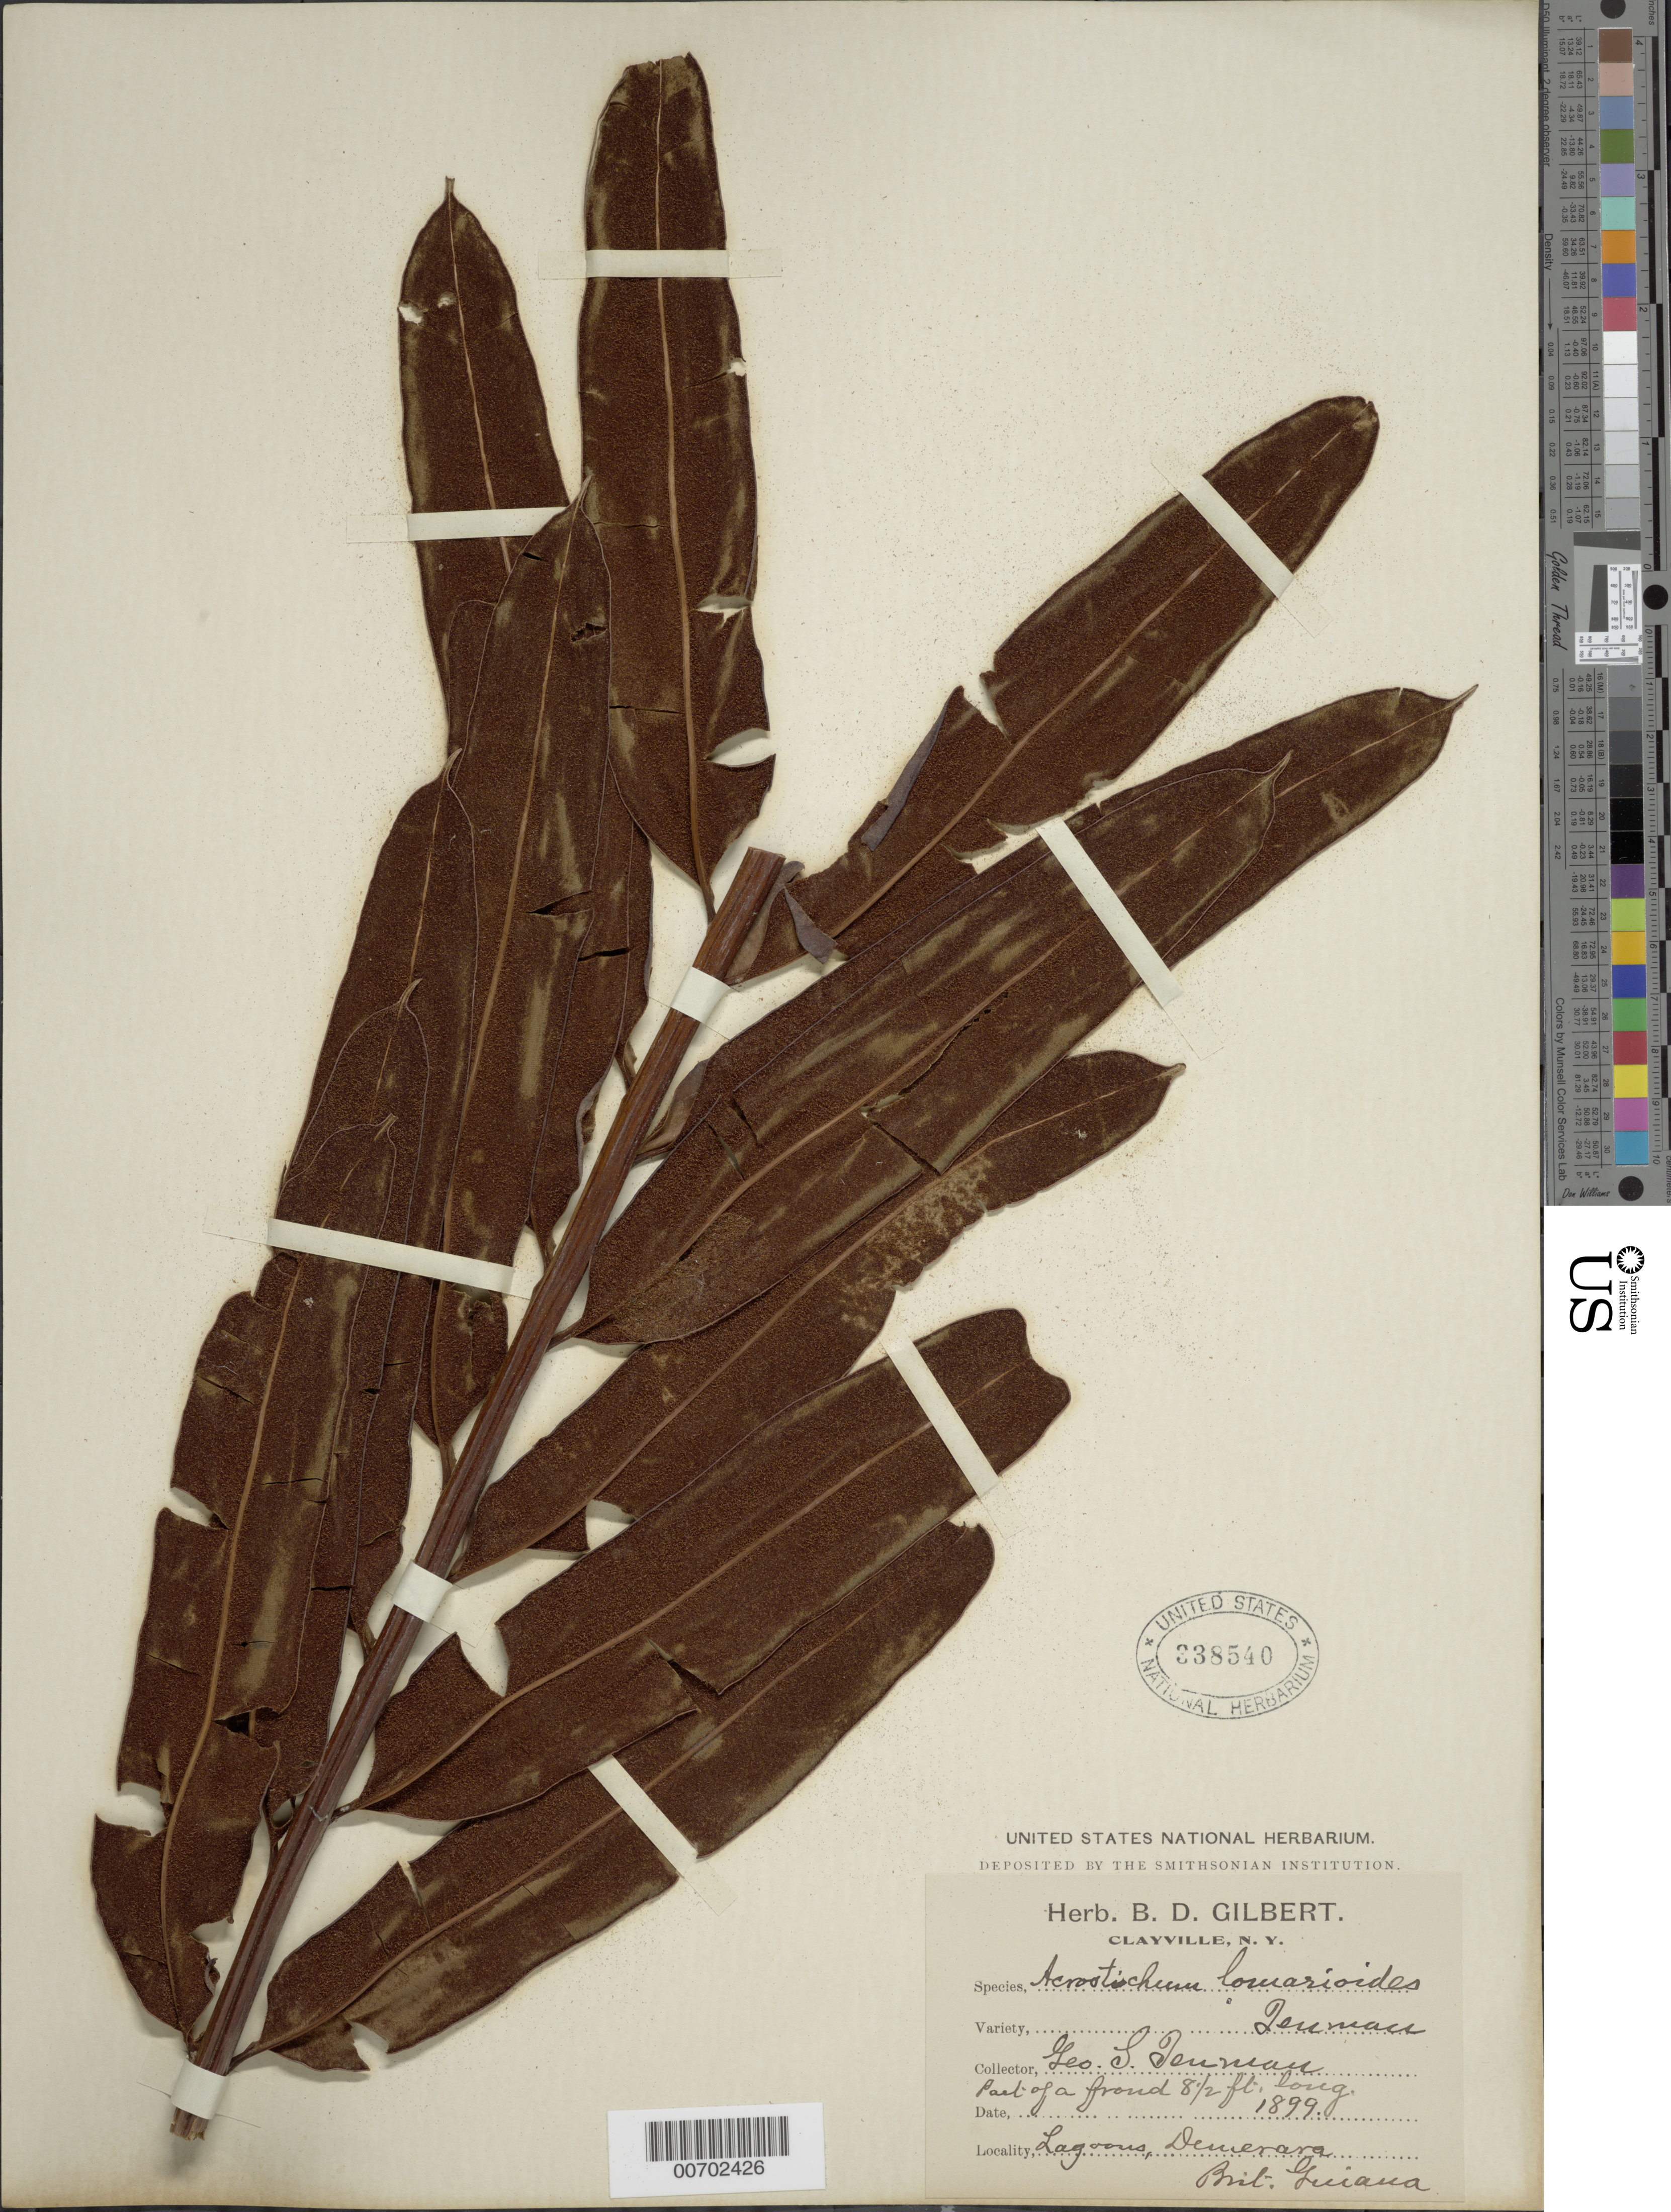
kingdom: Plantae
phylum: Tracheophyta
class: Polypodiopsida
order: Polypodiales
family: Pteridaceae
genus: Acrostichum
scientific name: Acrostichum danaeifolium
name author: Langsd. & Fisch.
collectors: G. S. Jenman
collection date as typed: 1899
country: Guyana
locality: Demerara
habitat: Lagoons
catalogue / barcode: US 338540